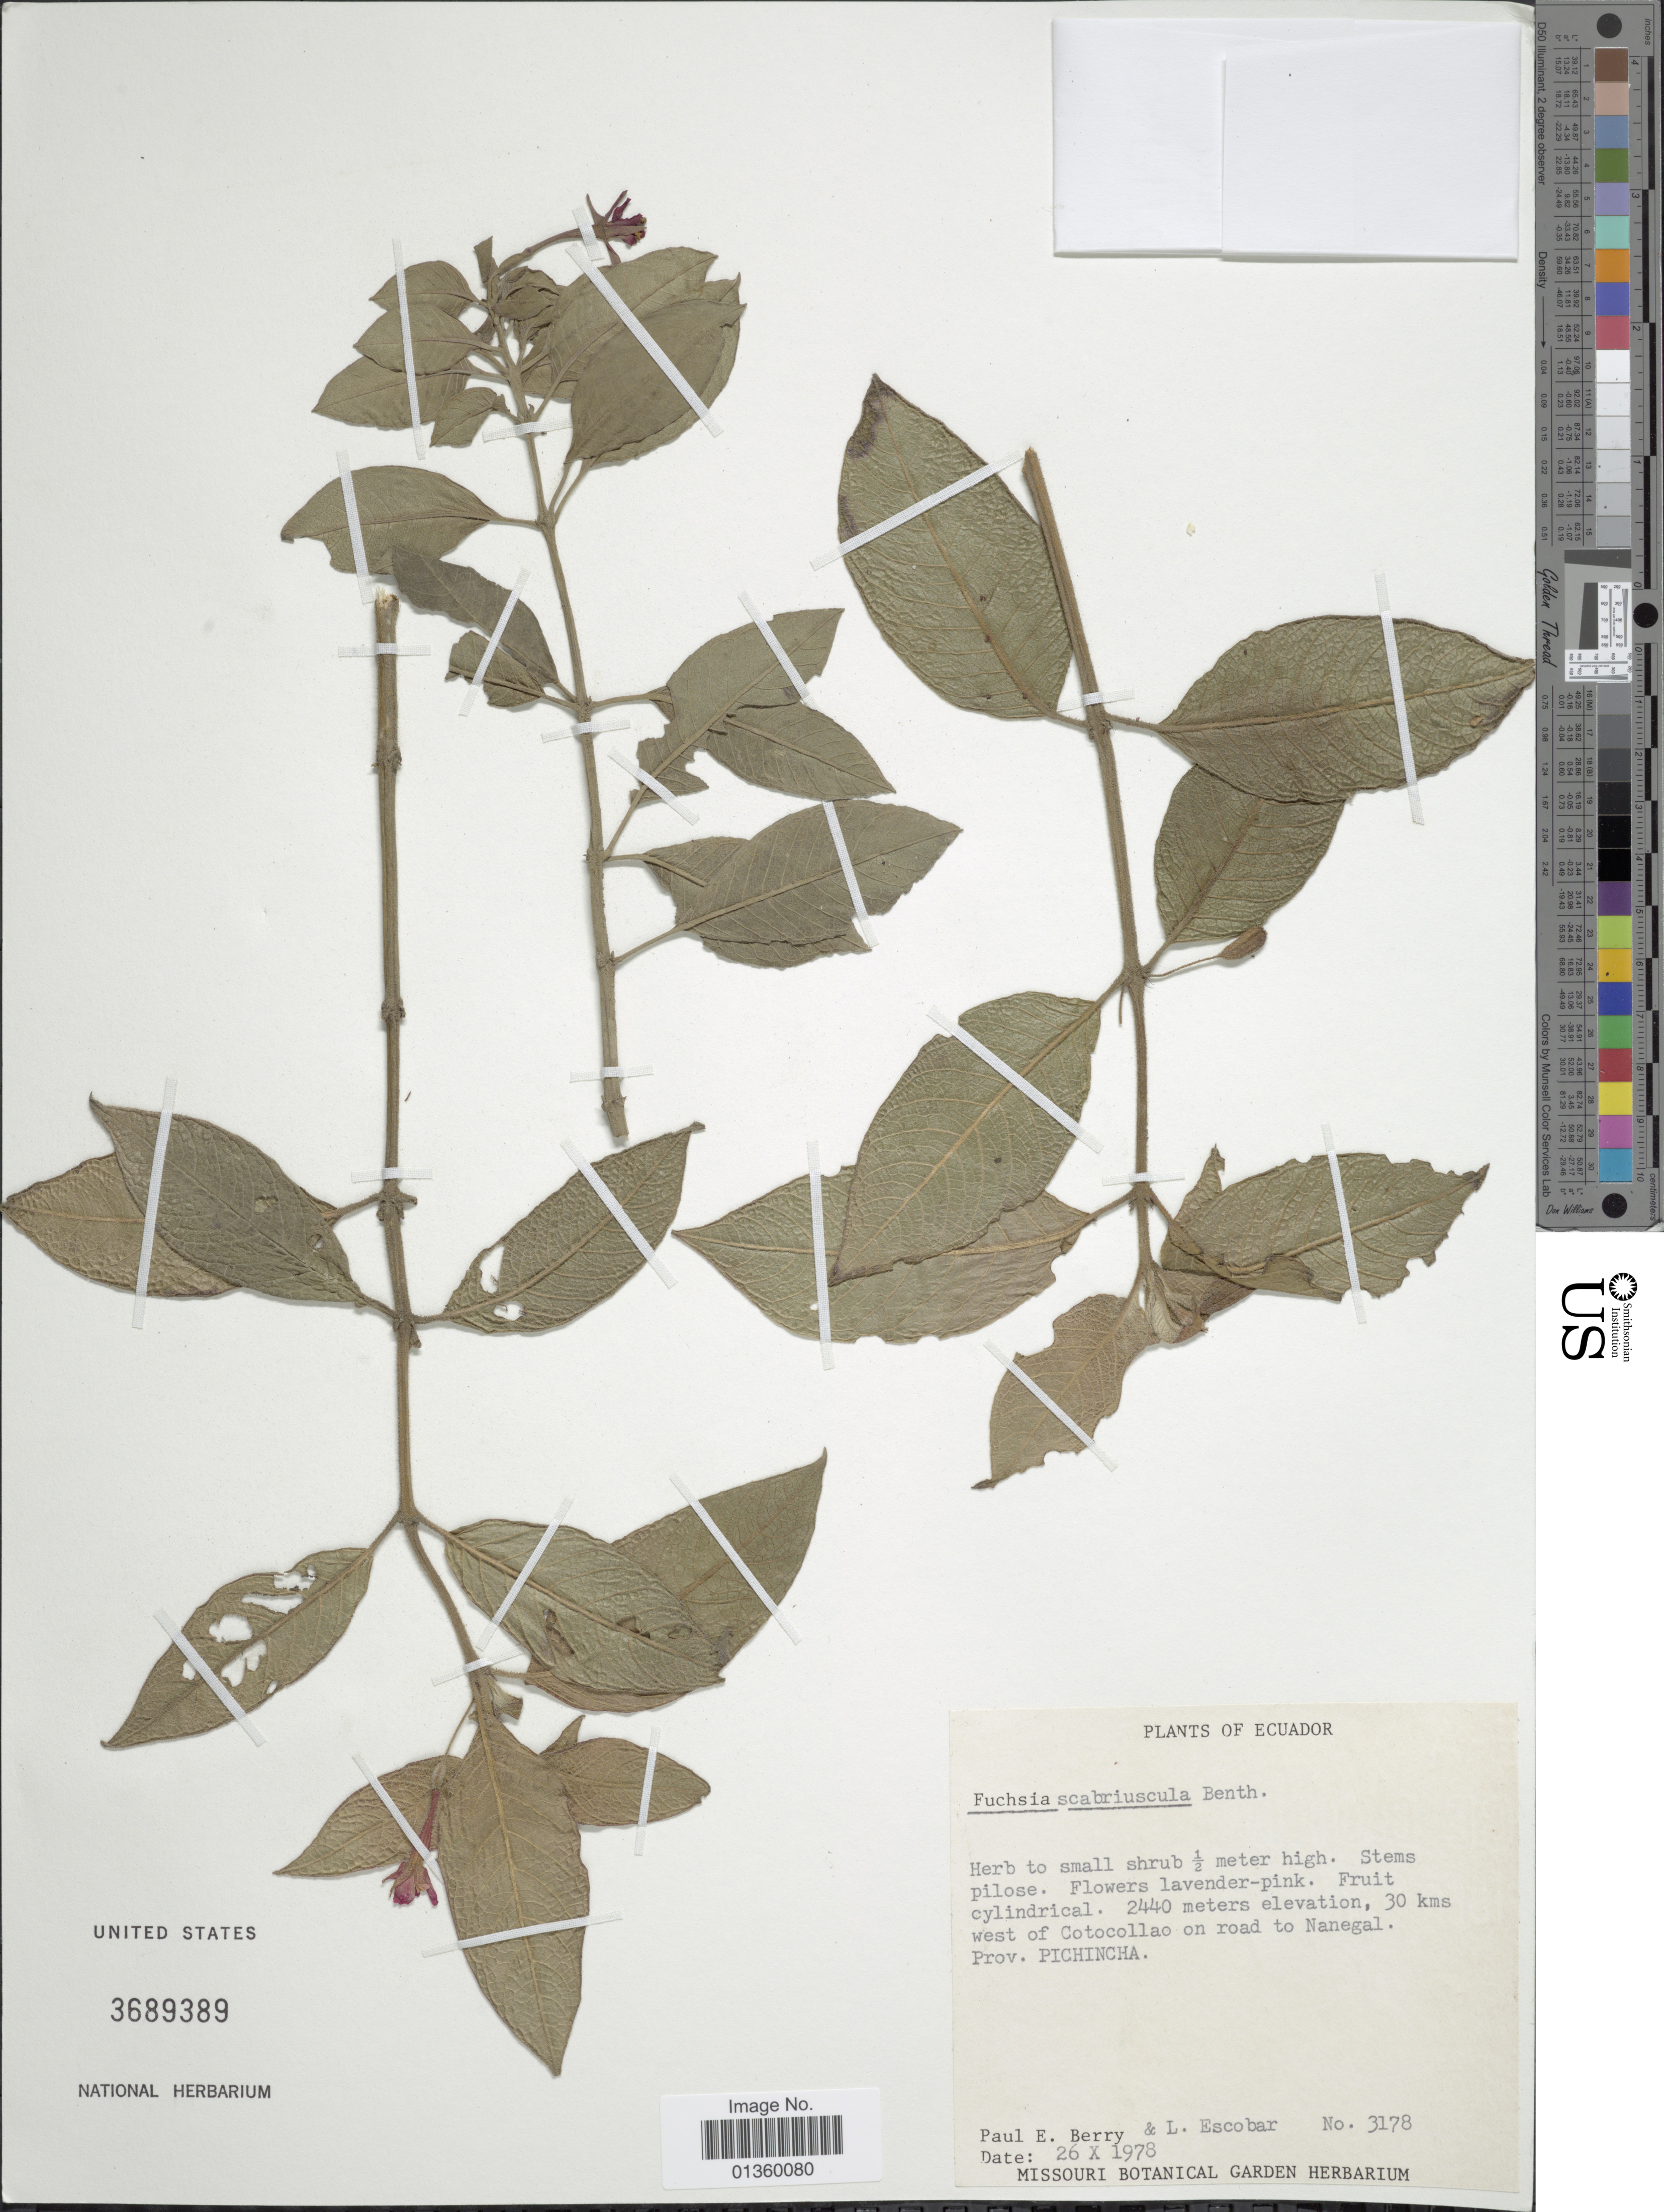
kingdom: Plantae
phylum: Tracheophyta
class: Magnoliopsida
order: Myrtales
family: Onagraceae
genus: Fuchsia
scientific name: Fuchsia scabriuscula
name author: Benth.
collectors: P. E. Berry & L. Escobar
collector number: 3178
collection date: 1978-10-26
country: Ecuador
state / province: Pichincha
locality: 30 kms west of Cotocollao on road to Nanegal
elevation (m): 2440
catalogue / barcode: US 3689389